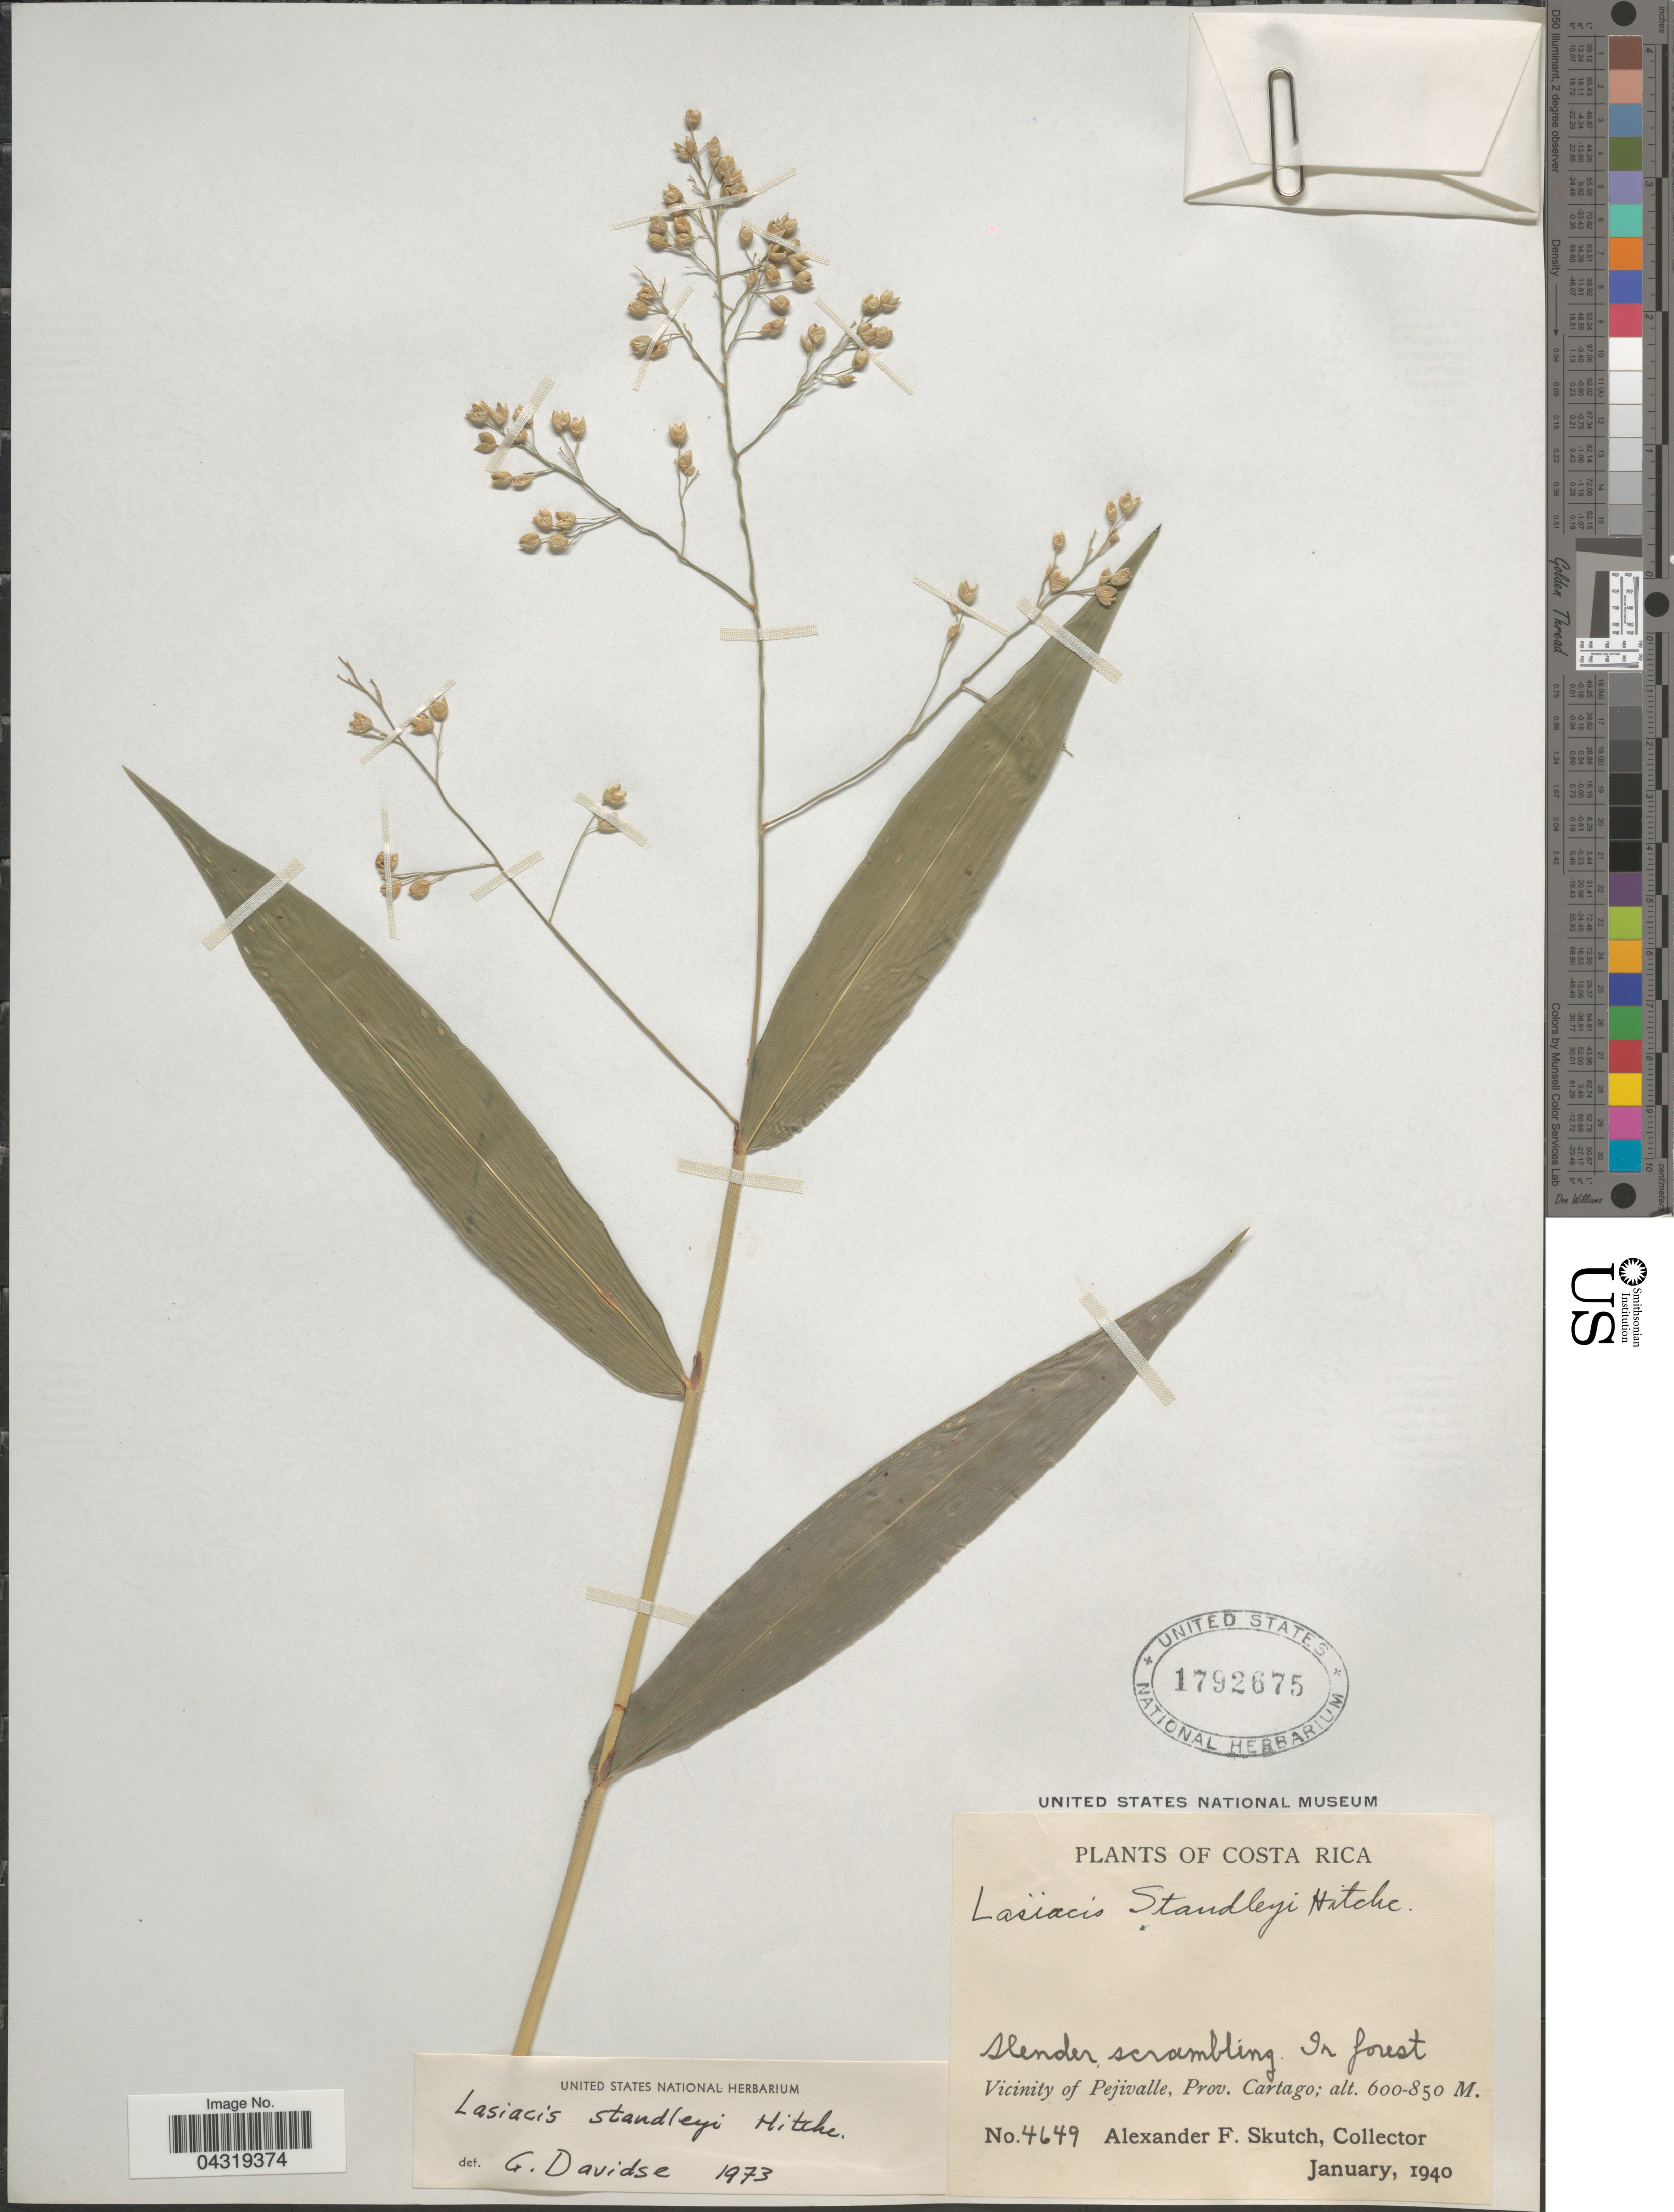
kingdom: Plantae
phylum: Tracheophyta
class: Liliopsida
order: Poales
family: Poaceae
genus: Lasiacis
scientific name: Lasiacis standleyi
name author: Hitchc.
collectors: A. F. Skutch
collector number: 4649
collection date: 1940-01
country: Costa Rica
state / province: Cartago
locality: Vicinity of Pejivalle, Prov. Cartago.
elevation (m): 600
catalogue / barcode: US 1792675